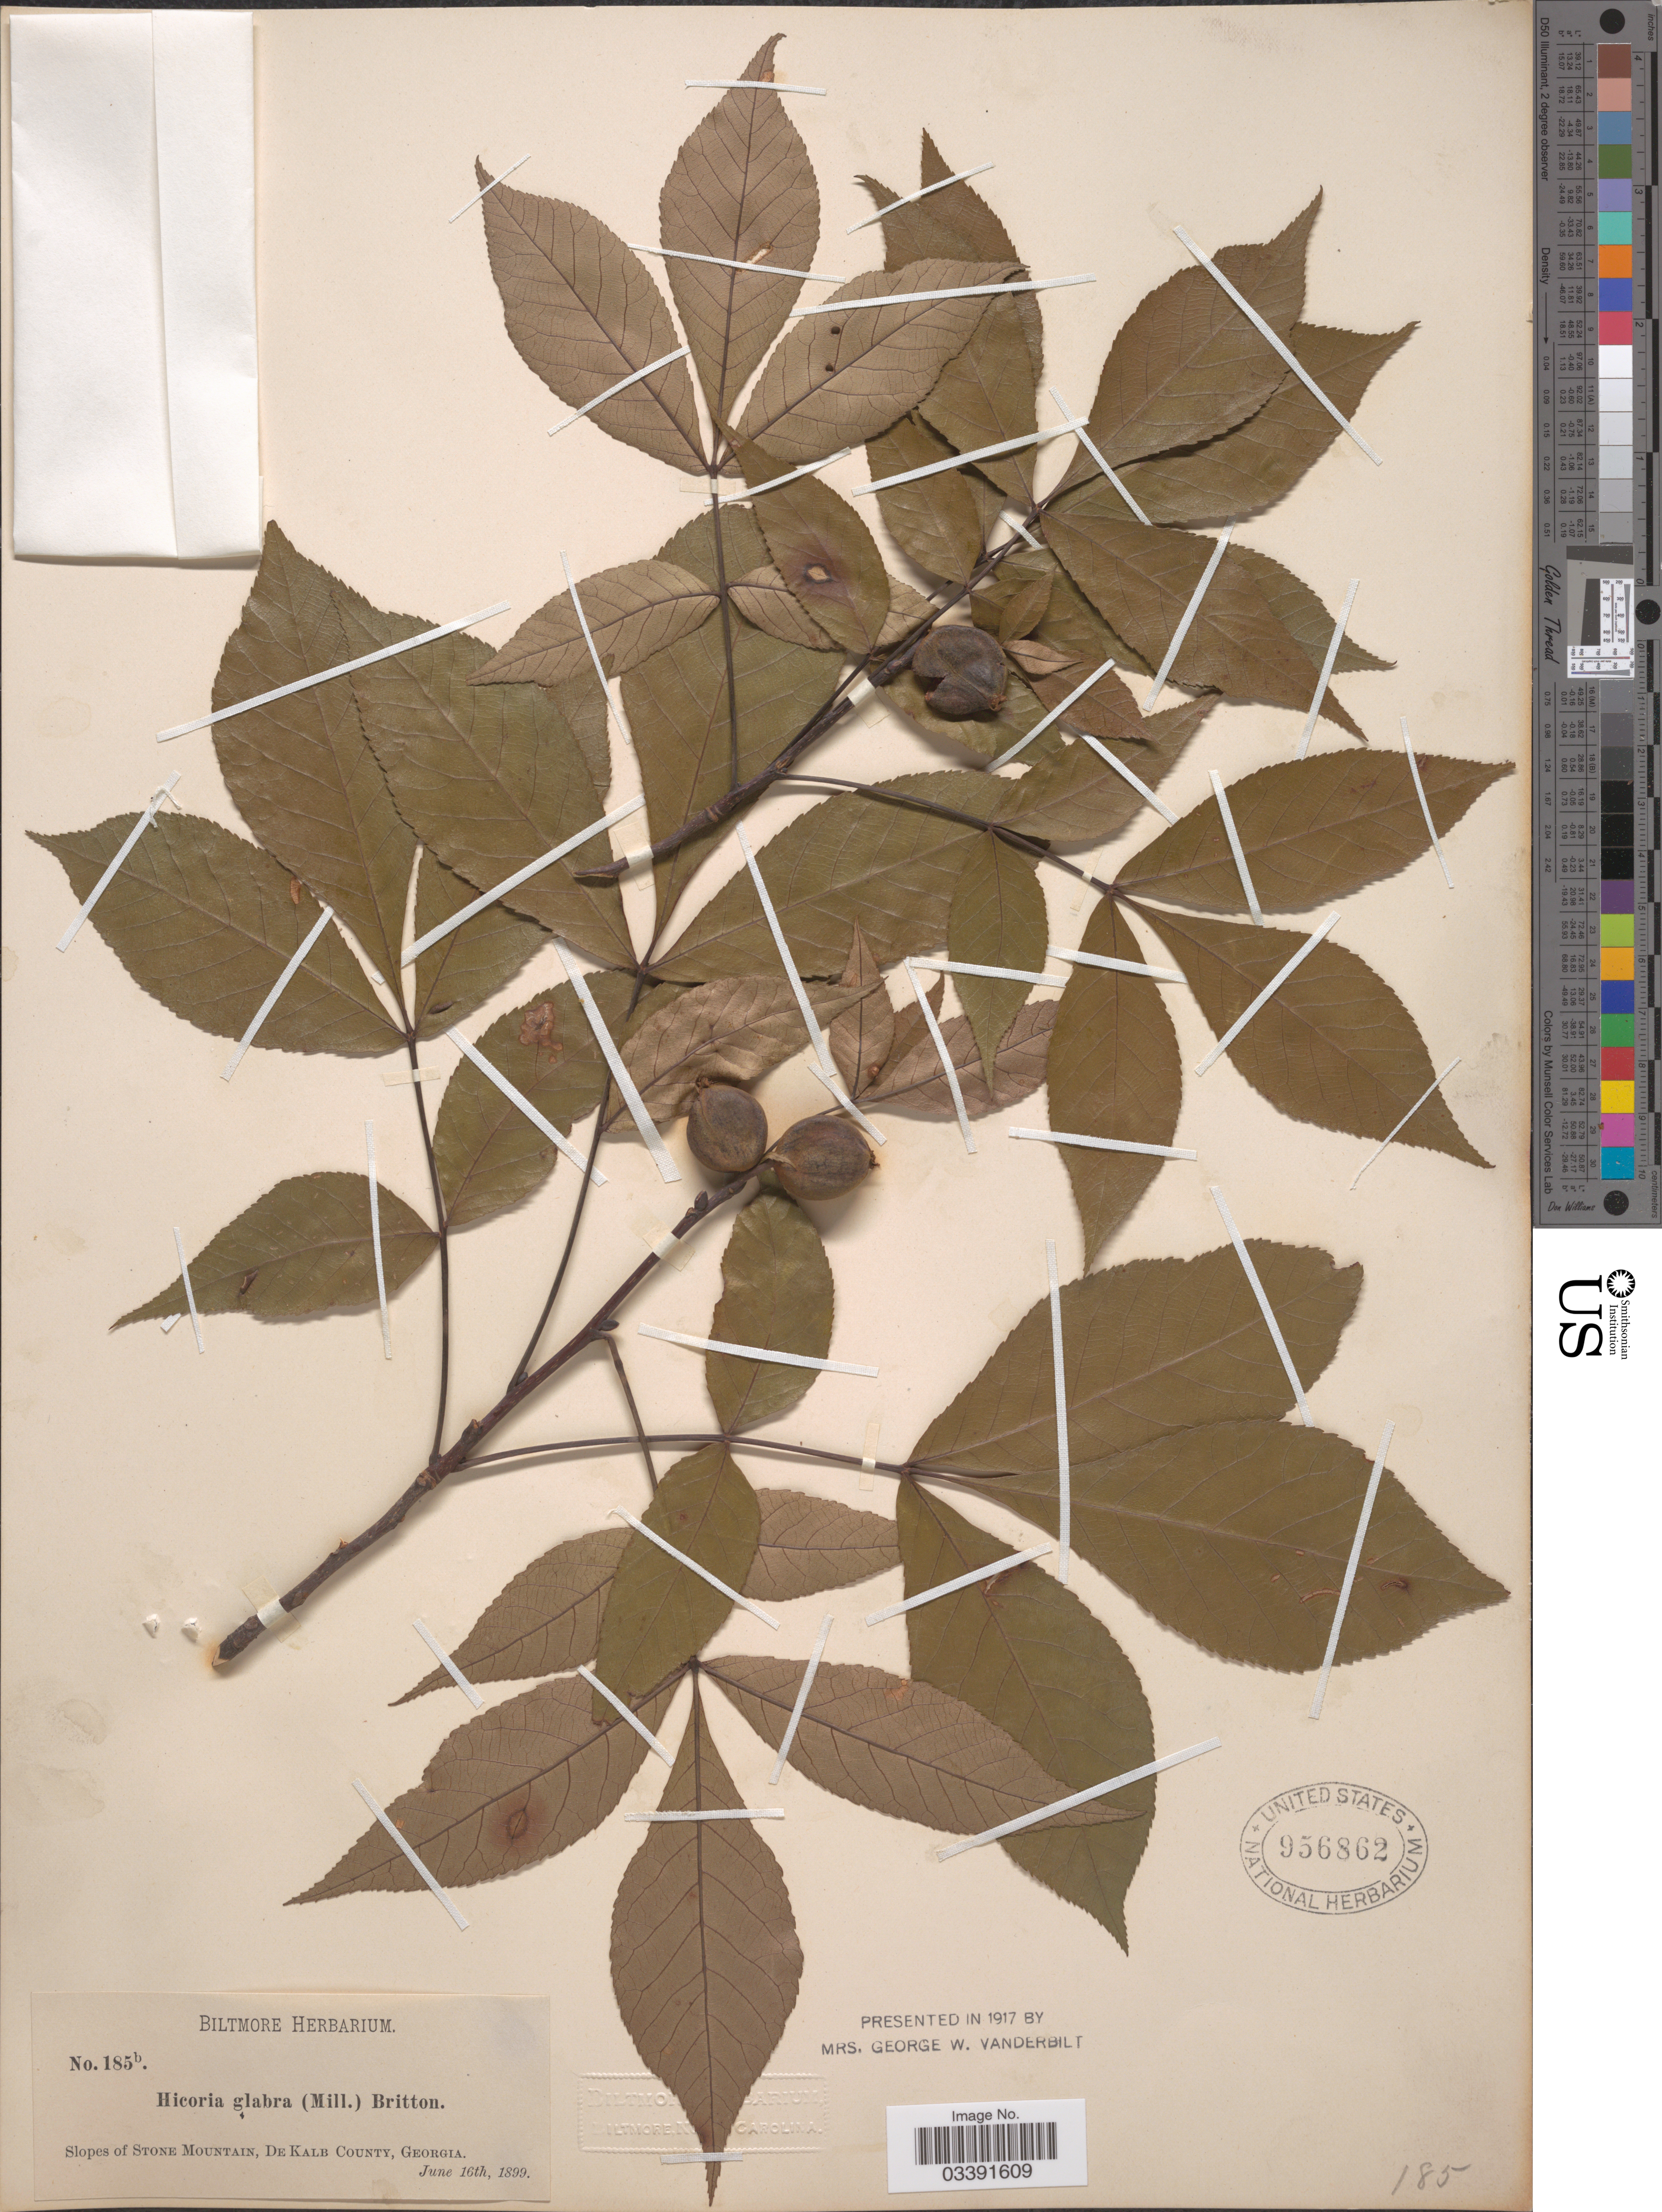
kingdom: Plantae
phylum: Tracheophyta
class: Magnoliopsida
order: Fagales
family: Juglandaceae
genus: Carya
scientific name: Carya glabra var. glabra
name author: (Mill.) Sweet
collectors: ex herb. Biltmore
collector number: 185b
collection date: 1899-06-16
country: United States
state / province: Georgia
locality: Slopes of Stone Mountain, De Kalb County.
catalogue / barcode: US 956862